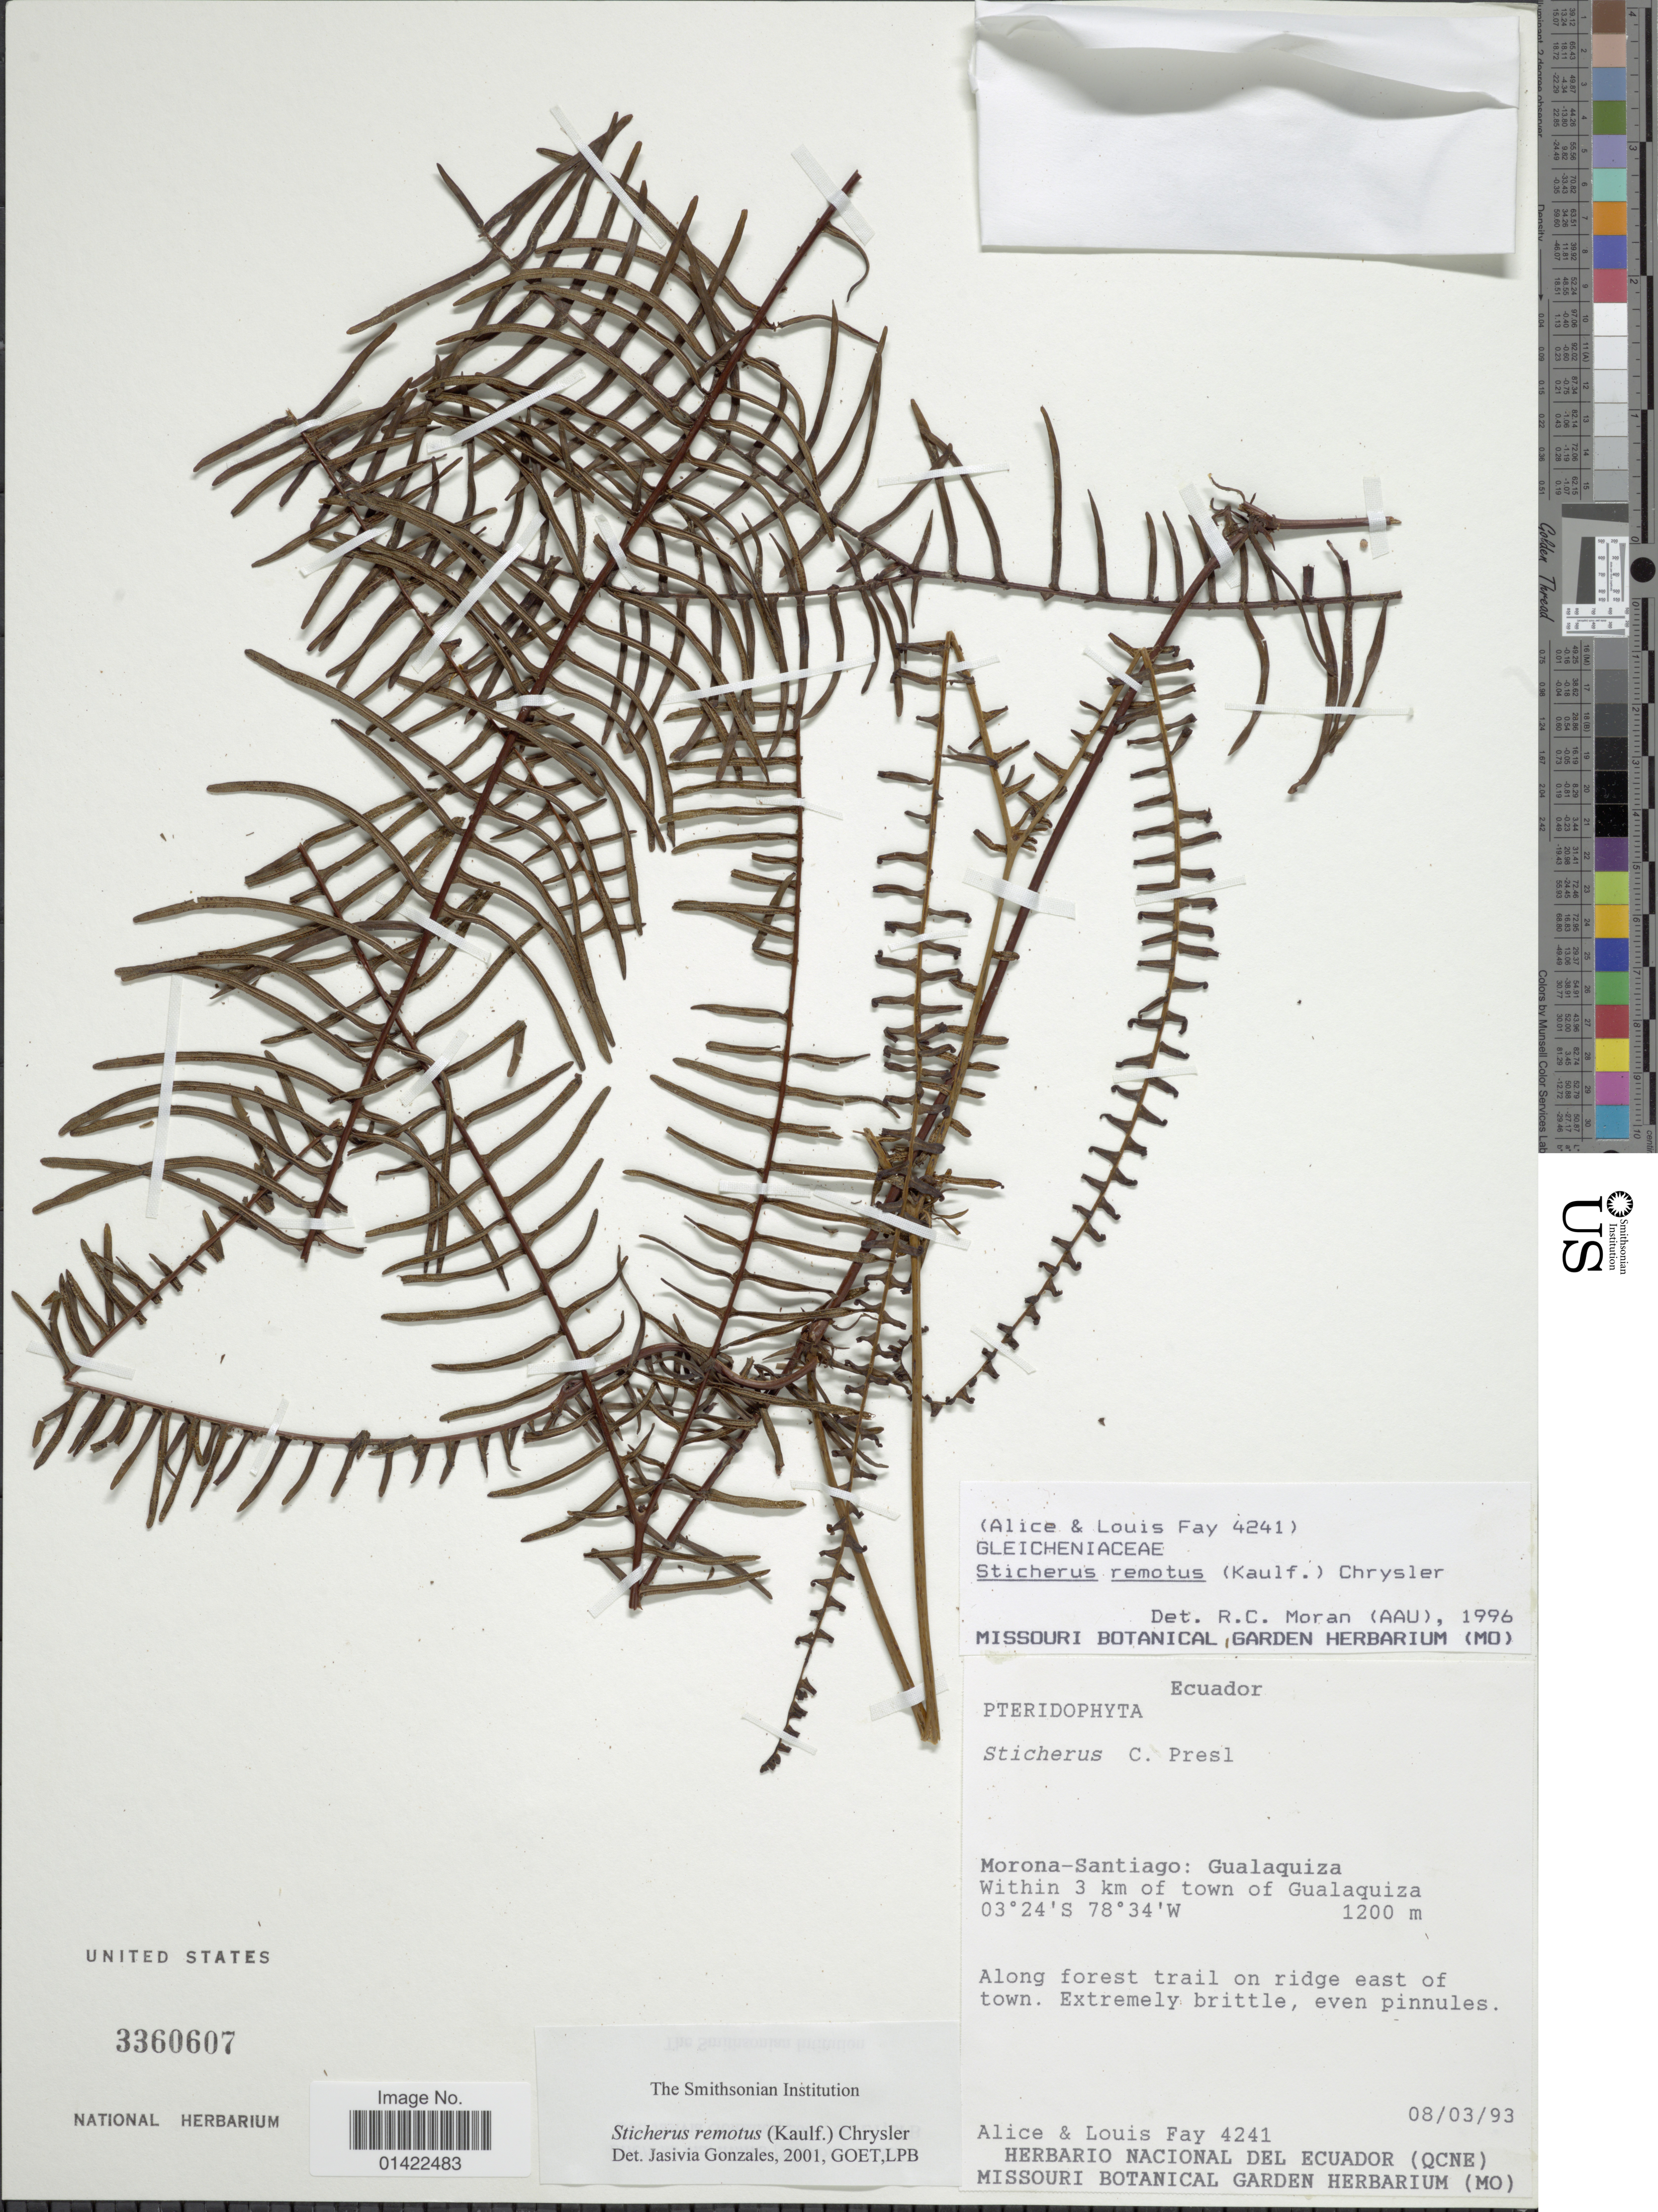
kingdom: Plantae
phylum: Tracheophyta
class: Polypodiopsida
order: Gleicheniales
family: Gleicheniaceae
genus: Sticherus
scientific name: Sticherus remotus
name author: (Kaulf.) Chrysler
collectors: A. Fay & L. Fay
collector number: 4241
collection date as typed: Transcribed d/m/y: 8/3/93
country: Ecuador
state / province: Morona-Santiago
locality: Gualaquiza, within 3 km of town of Gualaquiza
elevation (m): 1200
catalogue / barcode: US 3360607